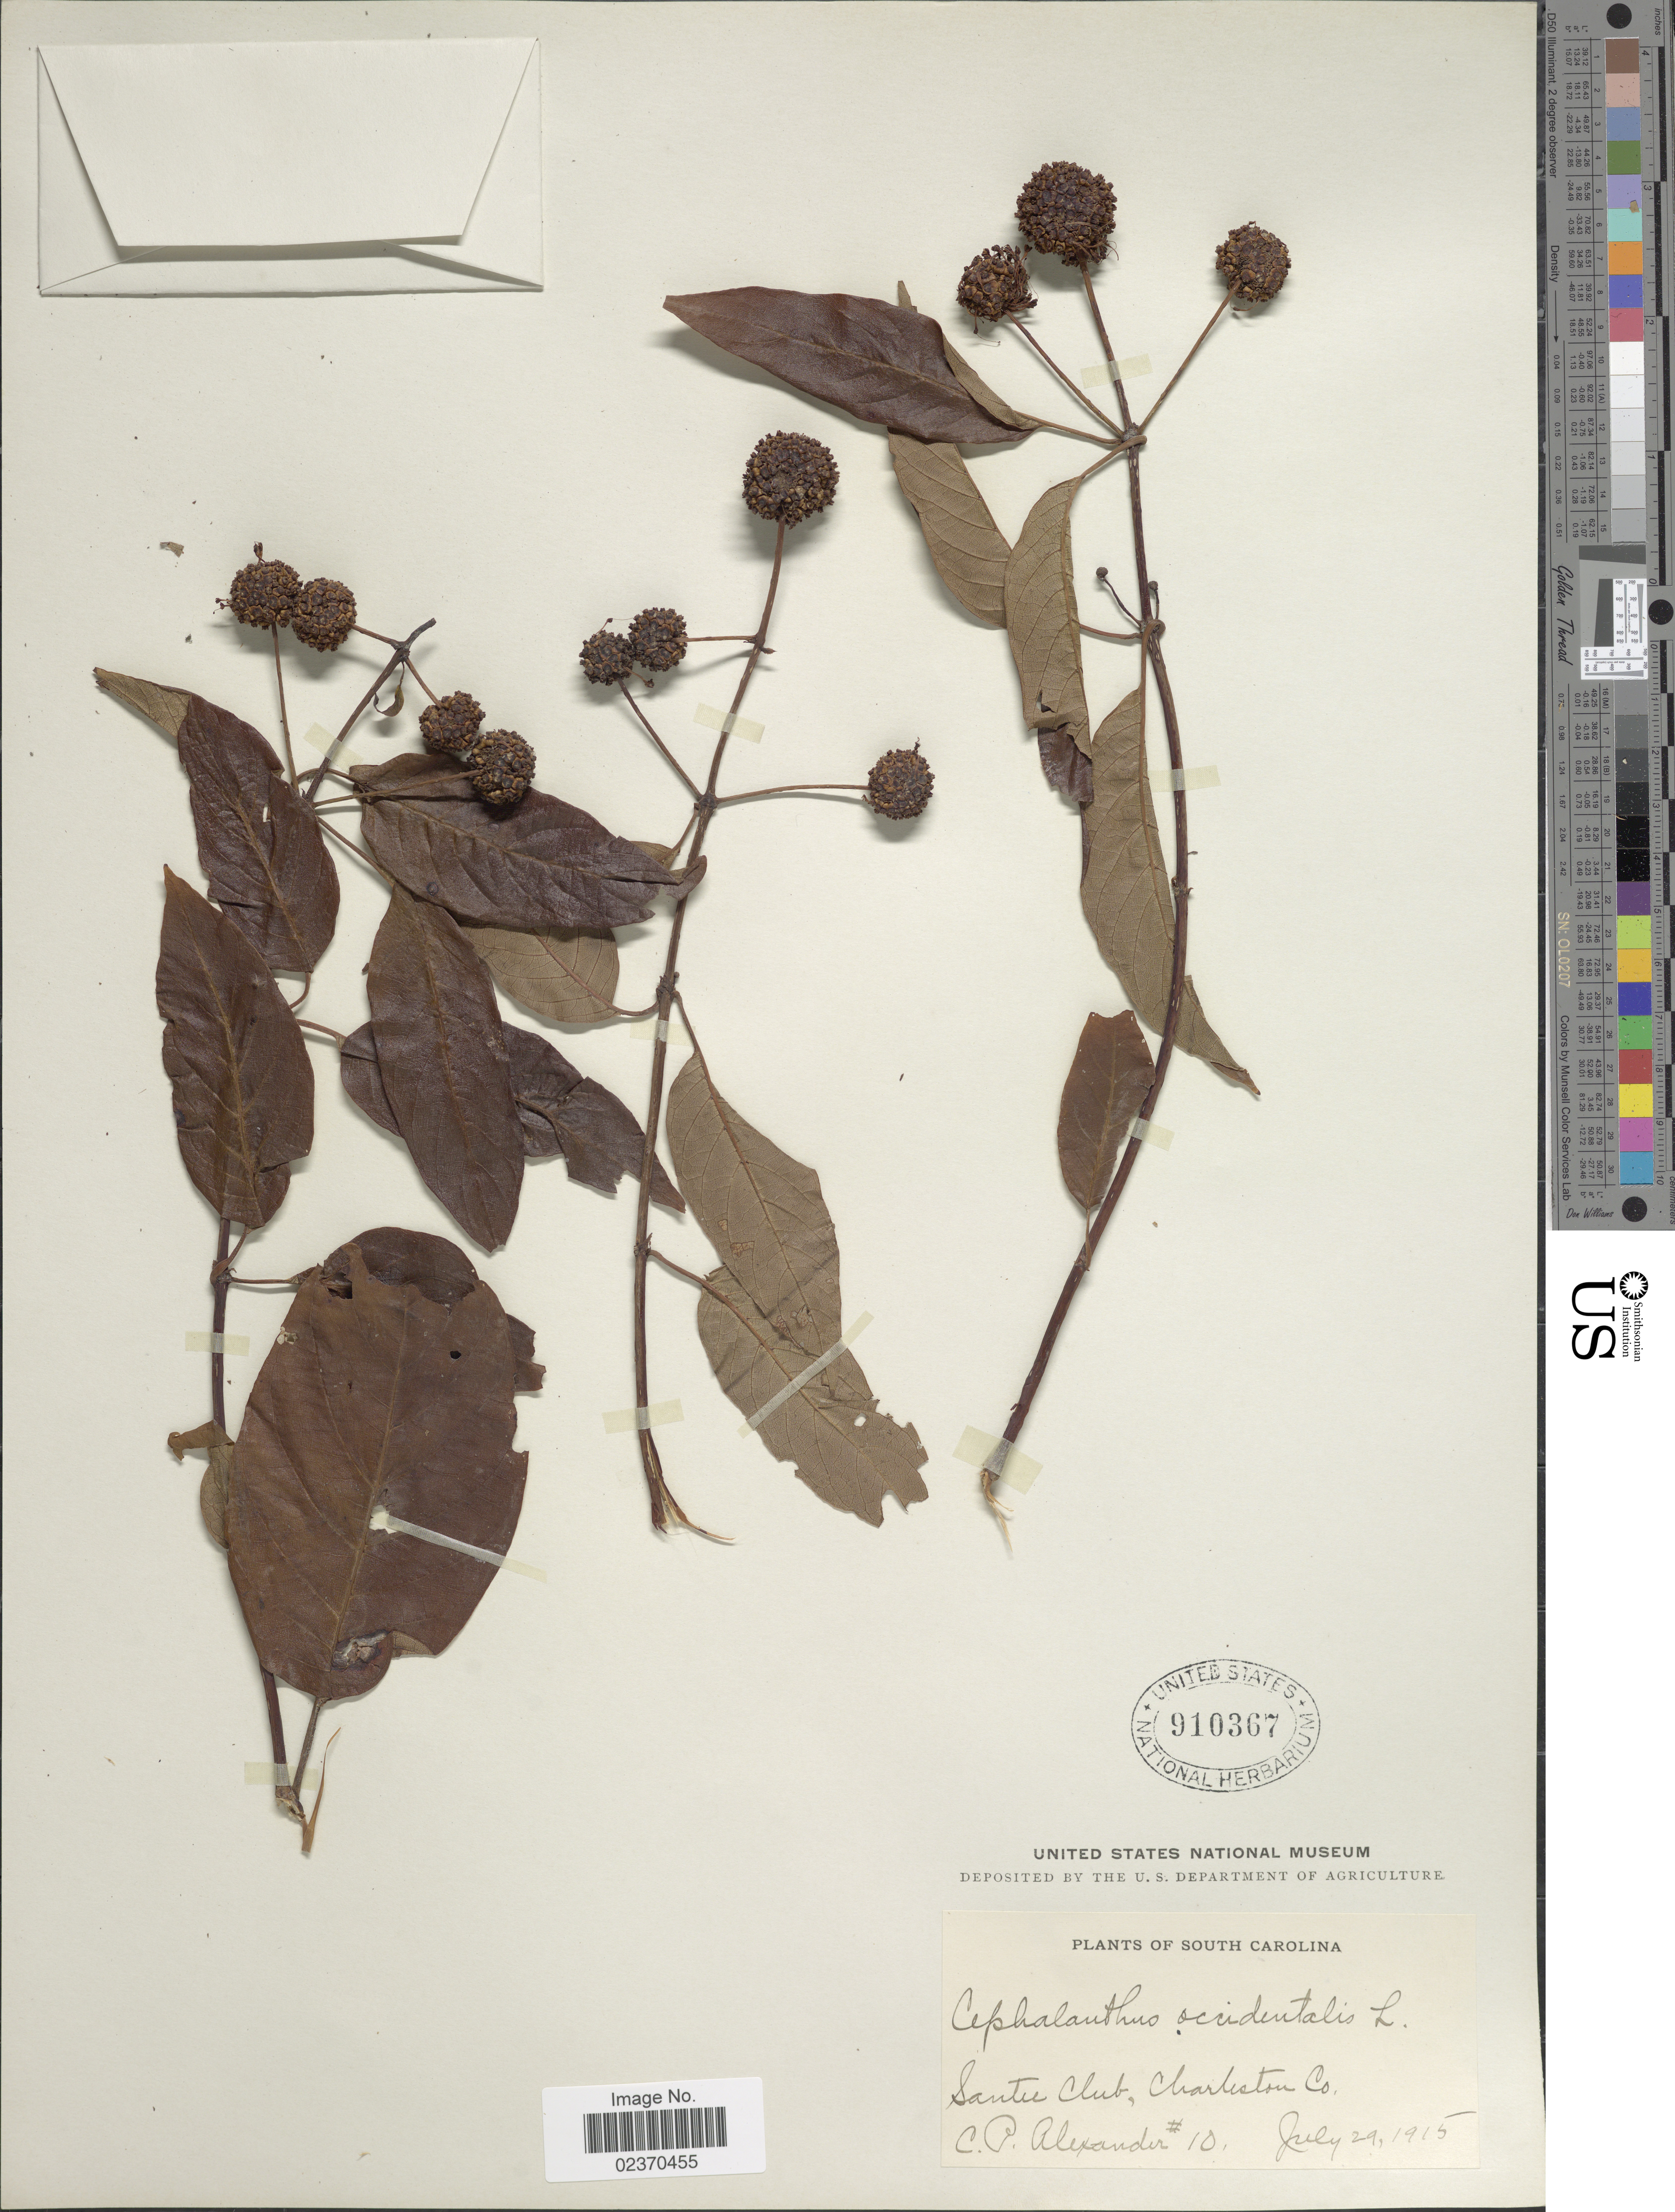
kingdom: Plantae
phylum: Tracheophyta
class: Magnoliopsida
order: Gentianales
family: Rubiaceae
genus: Cephalanthus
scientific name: Cephalanthus occidentalis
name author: L.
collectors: C. P. Alexander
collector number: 10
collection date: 1915-07-29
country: United States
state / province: South Carolina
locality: Santee Club, Charleston Co.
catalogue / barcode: US 910367